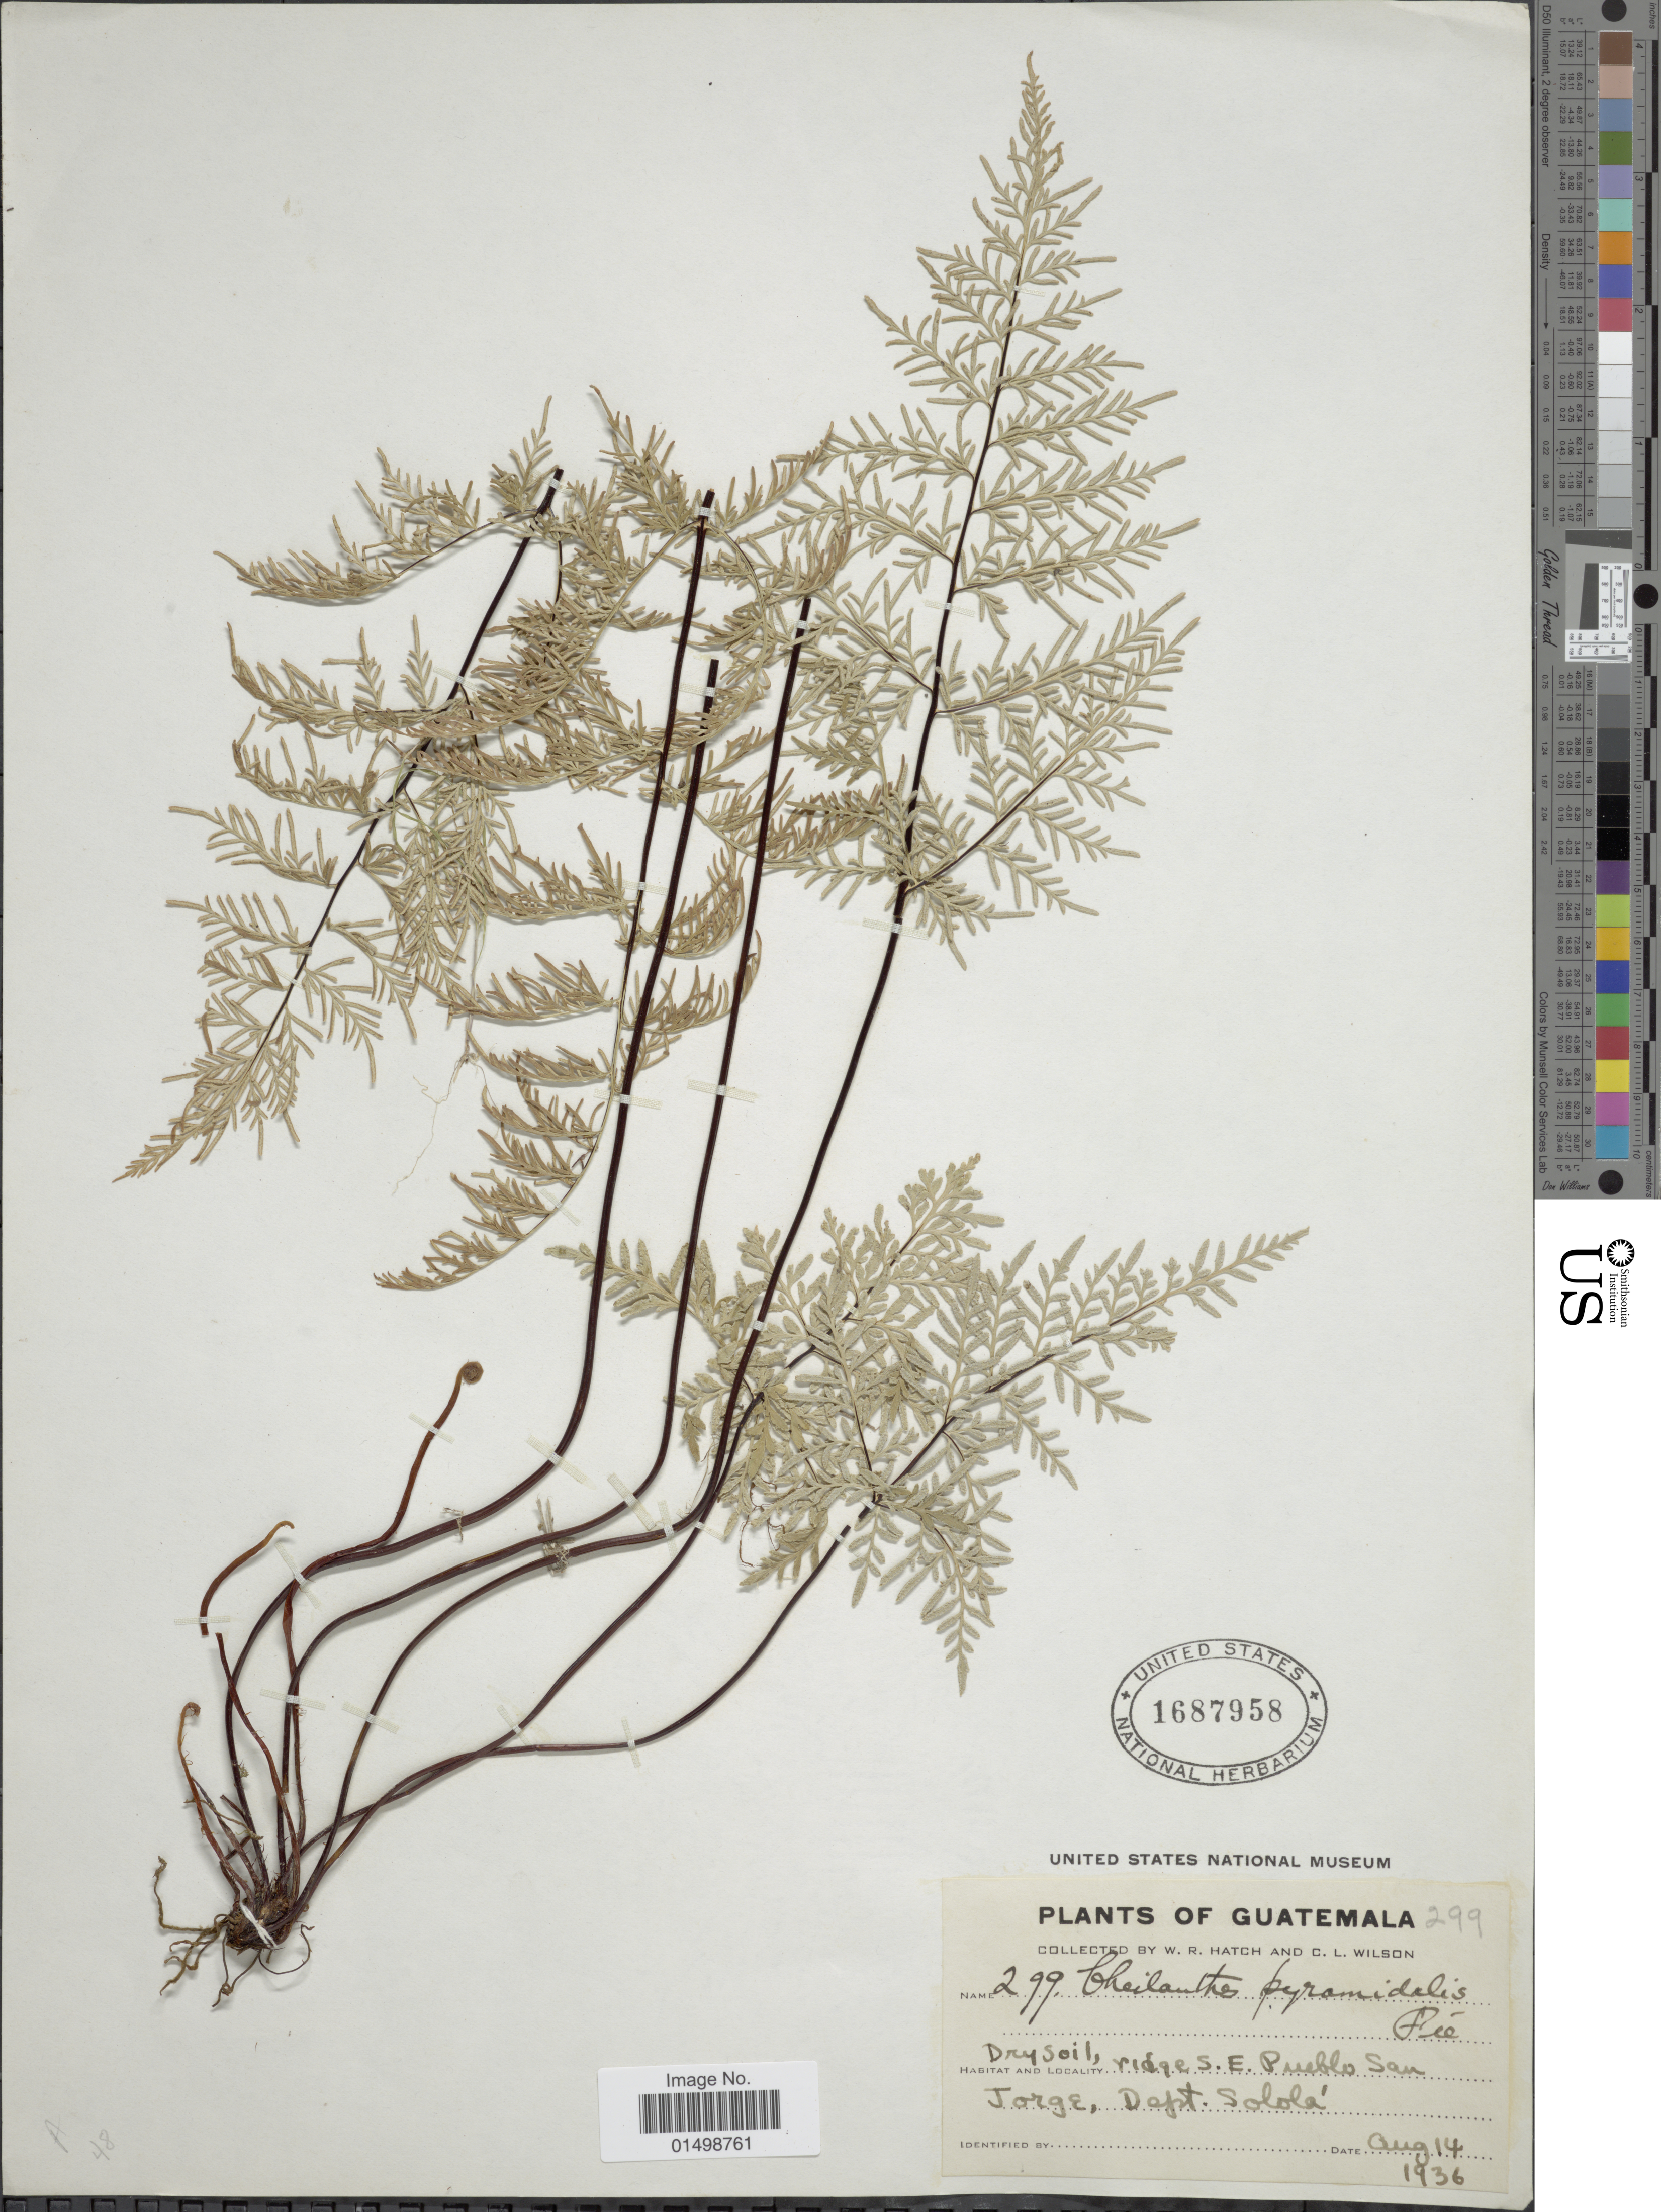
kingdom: Plantae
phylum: Tracheophyta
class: Polypodiopsida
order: Polypodiales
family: Pteridaceae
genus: Cheilanthes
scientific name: Cheilanthes pyramidalis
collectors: W. Hatch & C. L. Wilson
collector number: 299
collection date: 1936-08-14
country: Guatemala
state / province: Sololá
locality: S.E. Pueblo San Jorge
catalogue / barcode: US 1687958